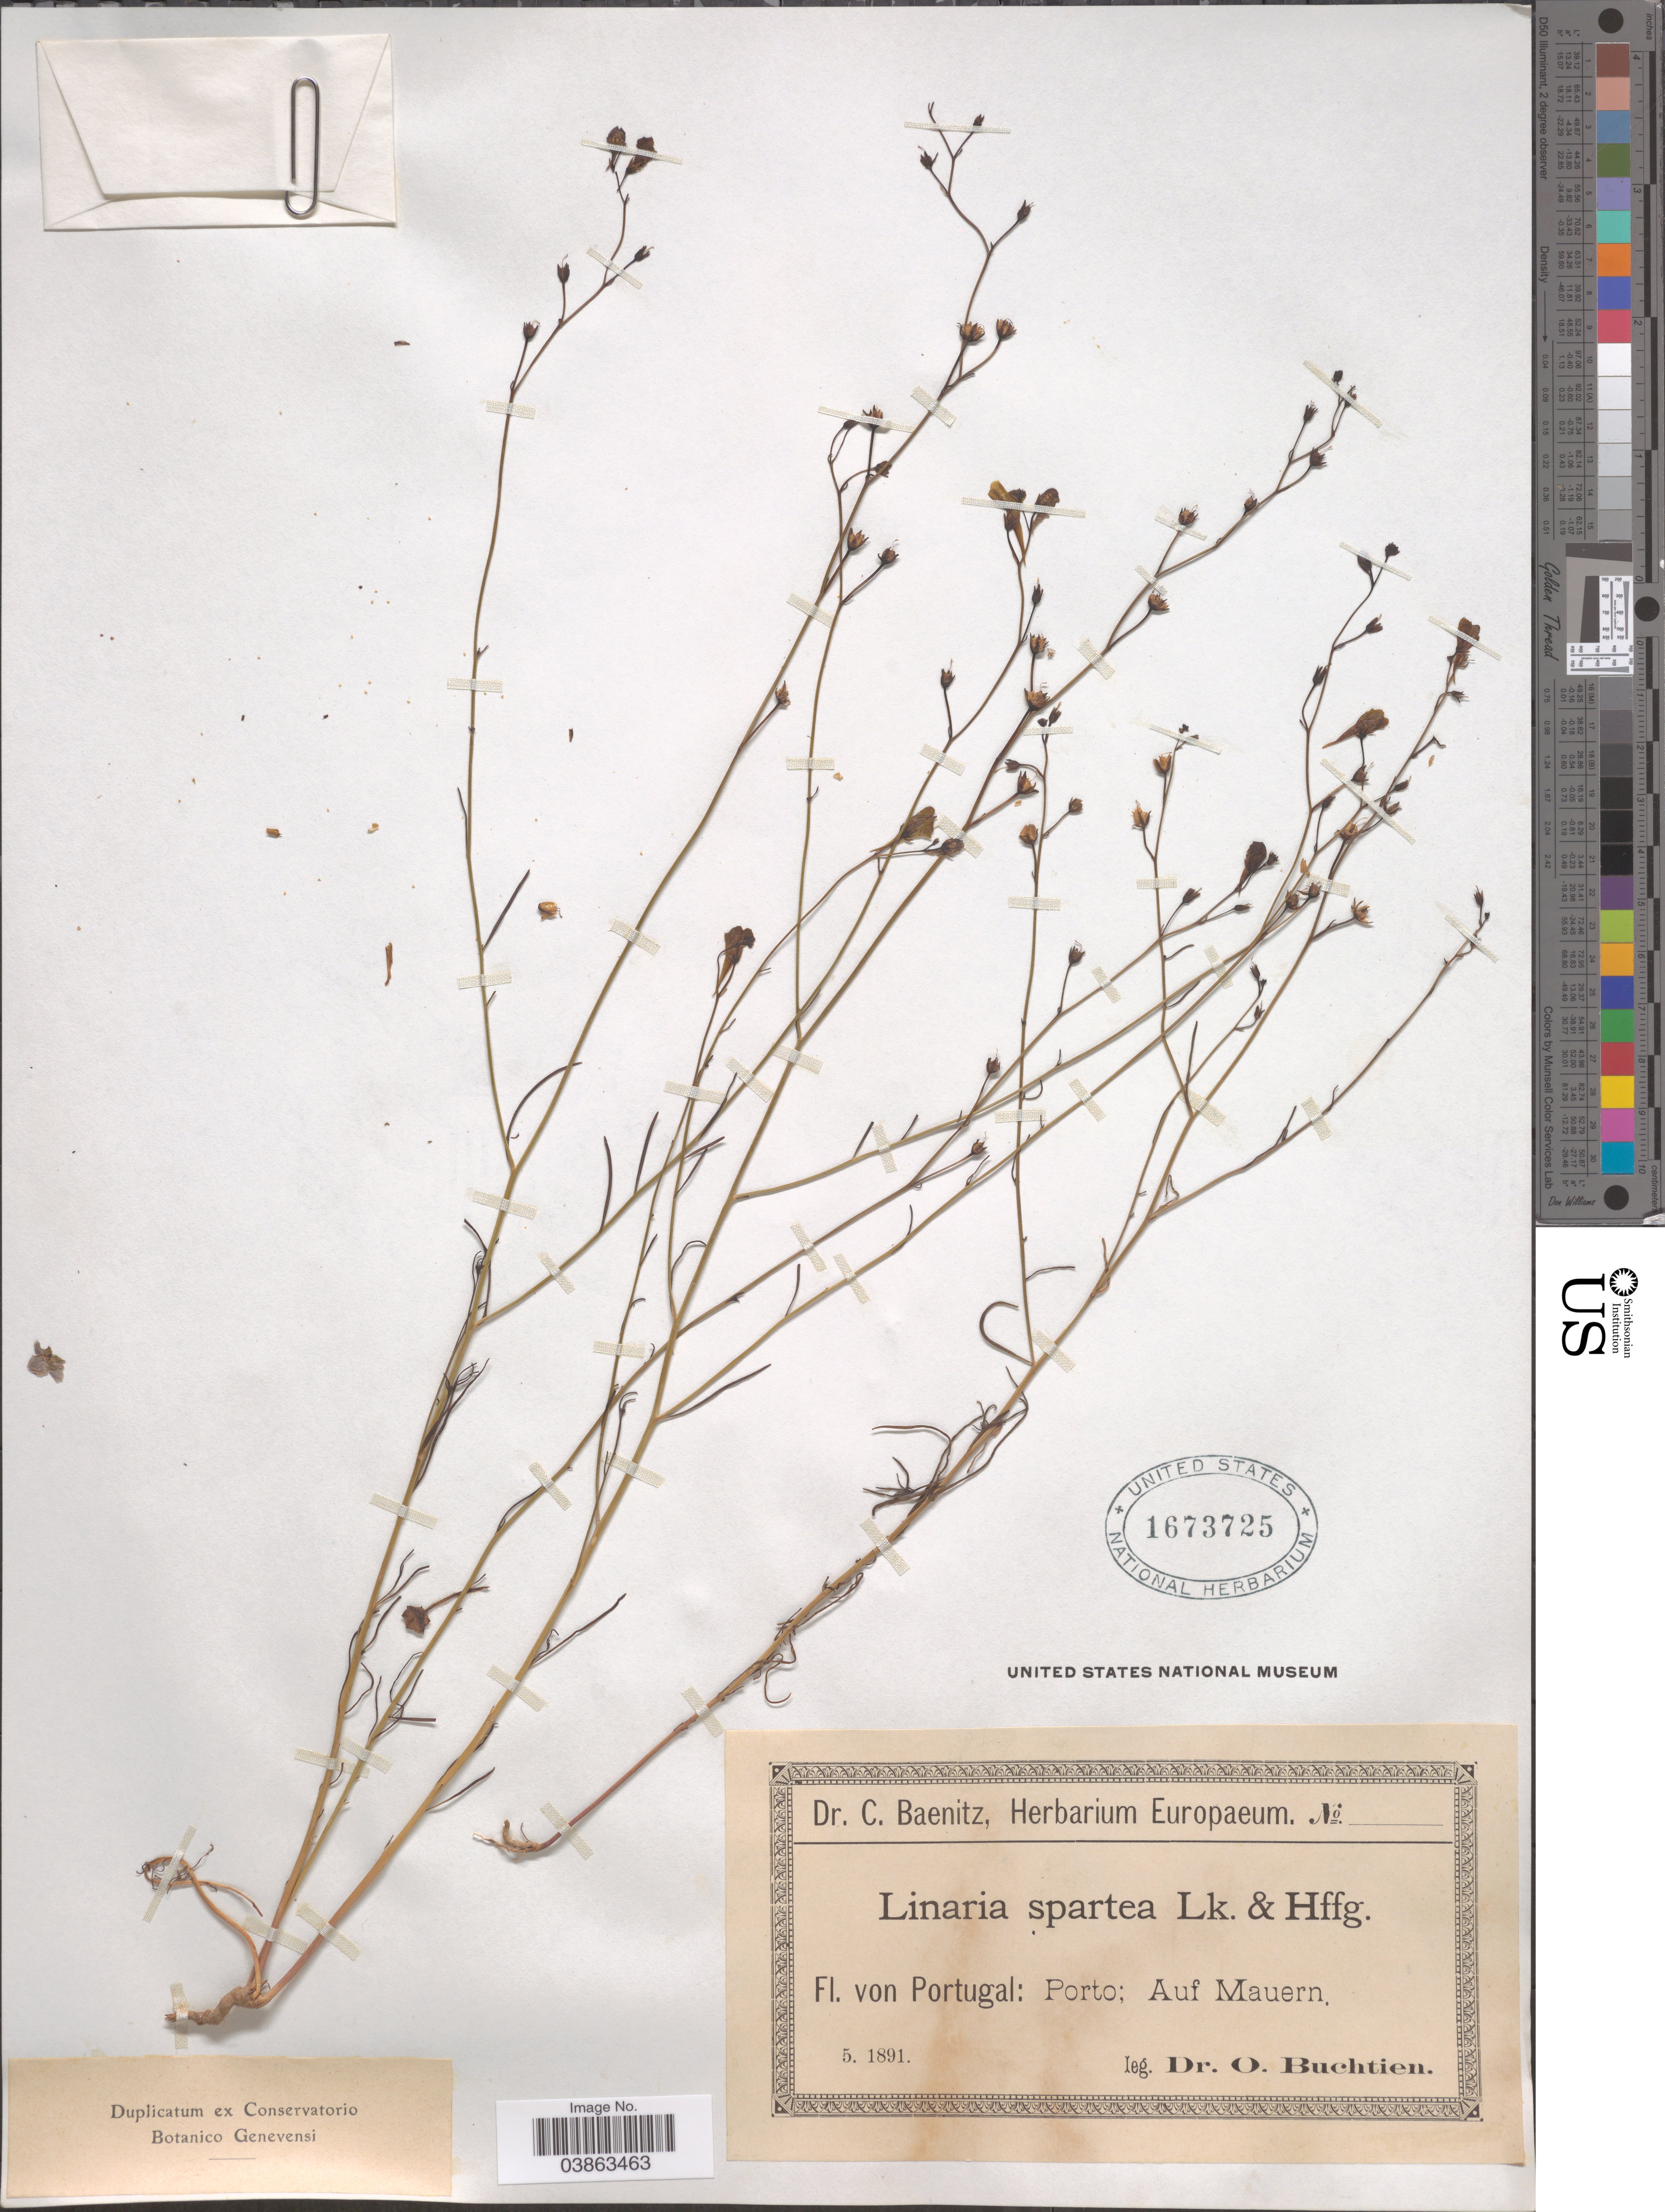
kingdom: Plantae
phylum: Tracheophyta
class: Magnoliopsida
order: Lamiales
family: Plantaginaceae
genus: Linaria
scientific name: Linaria spartea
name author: (L.) Willd.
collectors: O. Buchtien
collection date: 1891-05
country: Portugal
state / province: Porto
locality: Auf Mauern.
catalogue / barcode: US 1673725